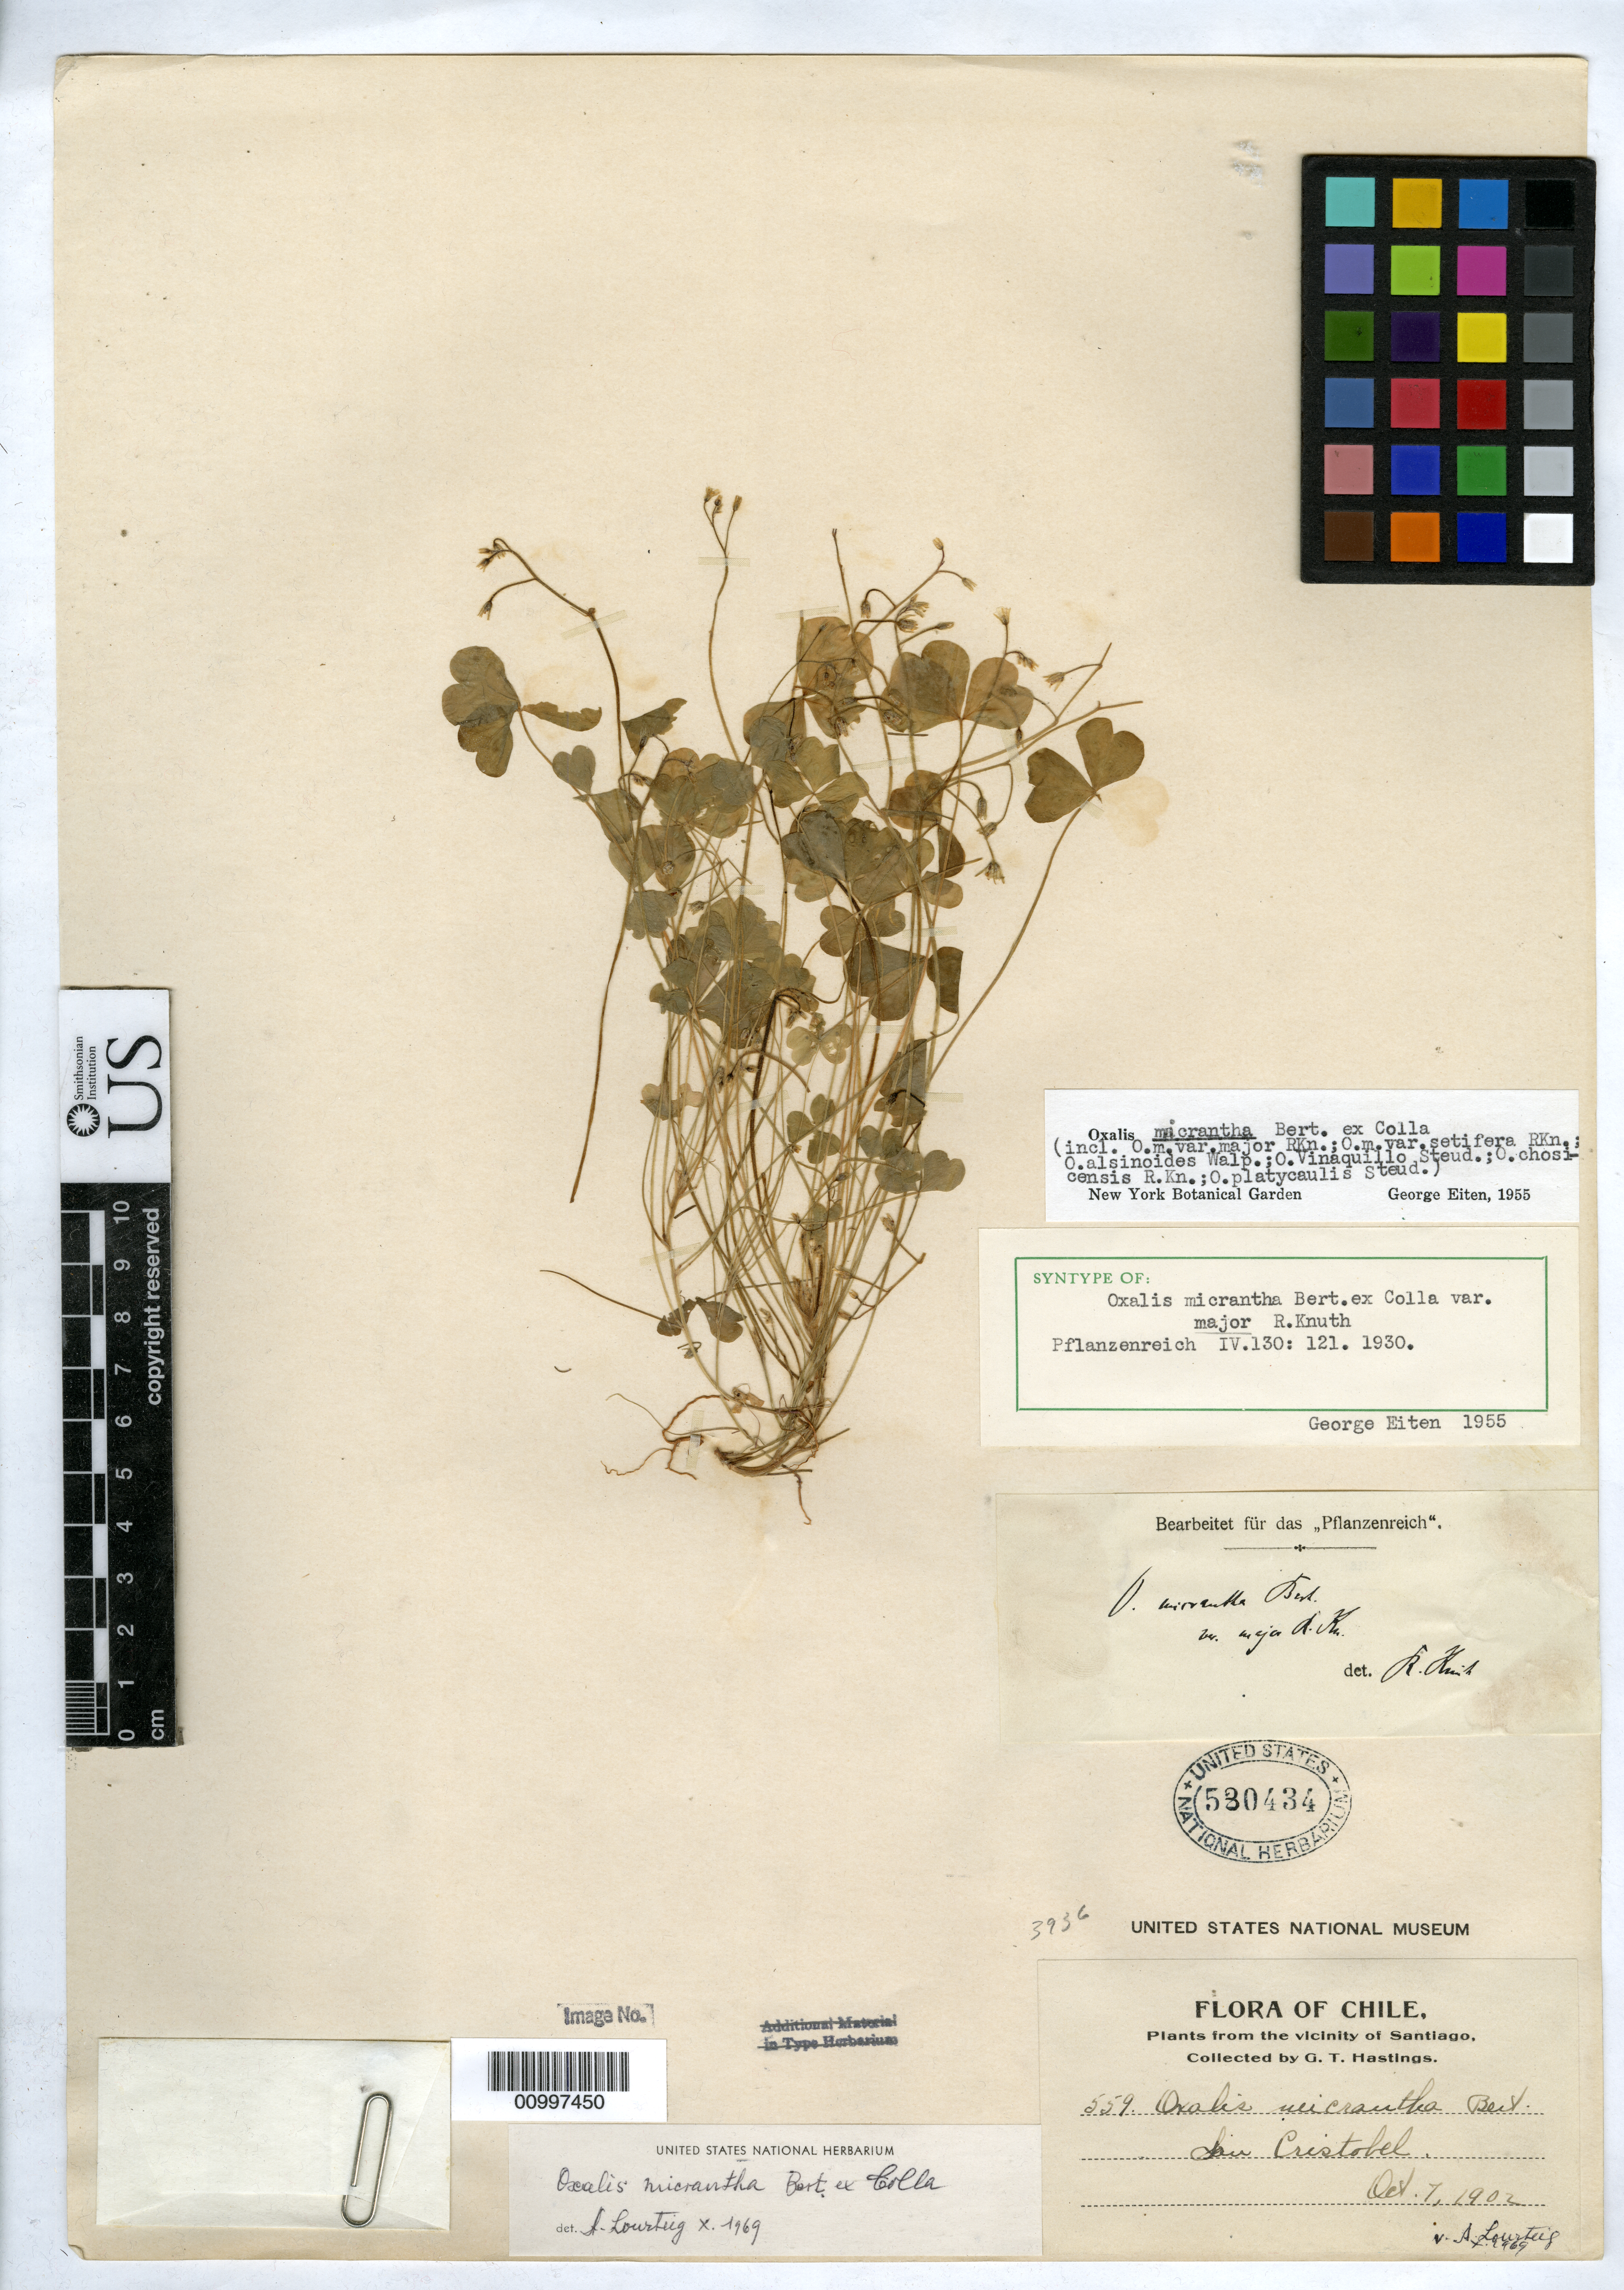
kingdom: Plantae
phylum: Tracheophyta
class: Magnoliopsida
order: Oxalidales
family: Oxalidaceae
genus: Oxalis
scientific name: Oxalis micrantha var. major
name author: R. Knuth in Engl.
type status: Syntype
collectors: G. Hastings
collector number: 559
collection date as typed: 01 Oct 1902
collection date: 1902-10-01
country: Chile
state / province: Región Metropolitana (RM)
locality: San Cristobal.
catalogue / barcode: US 530434